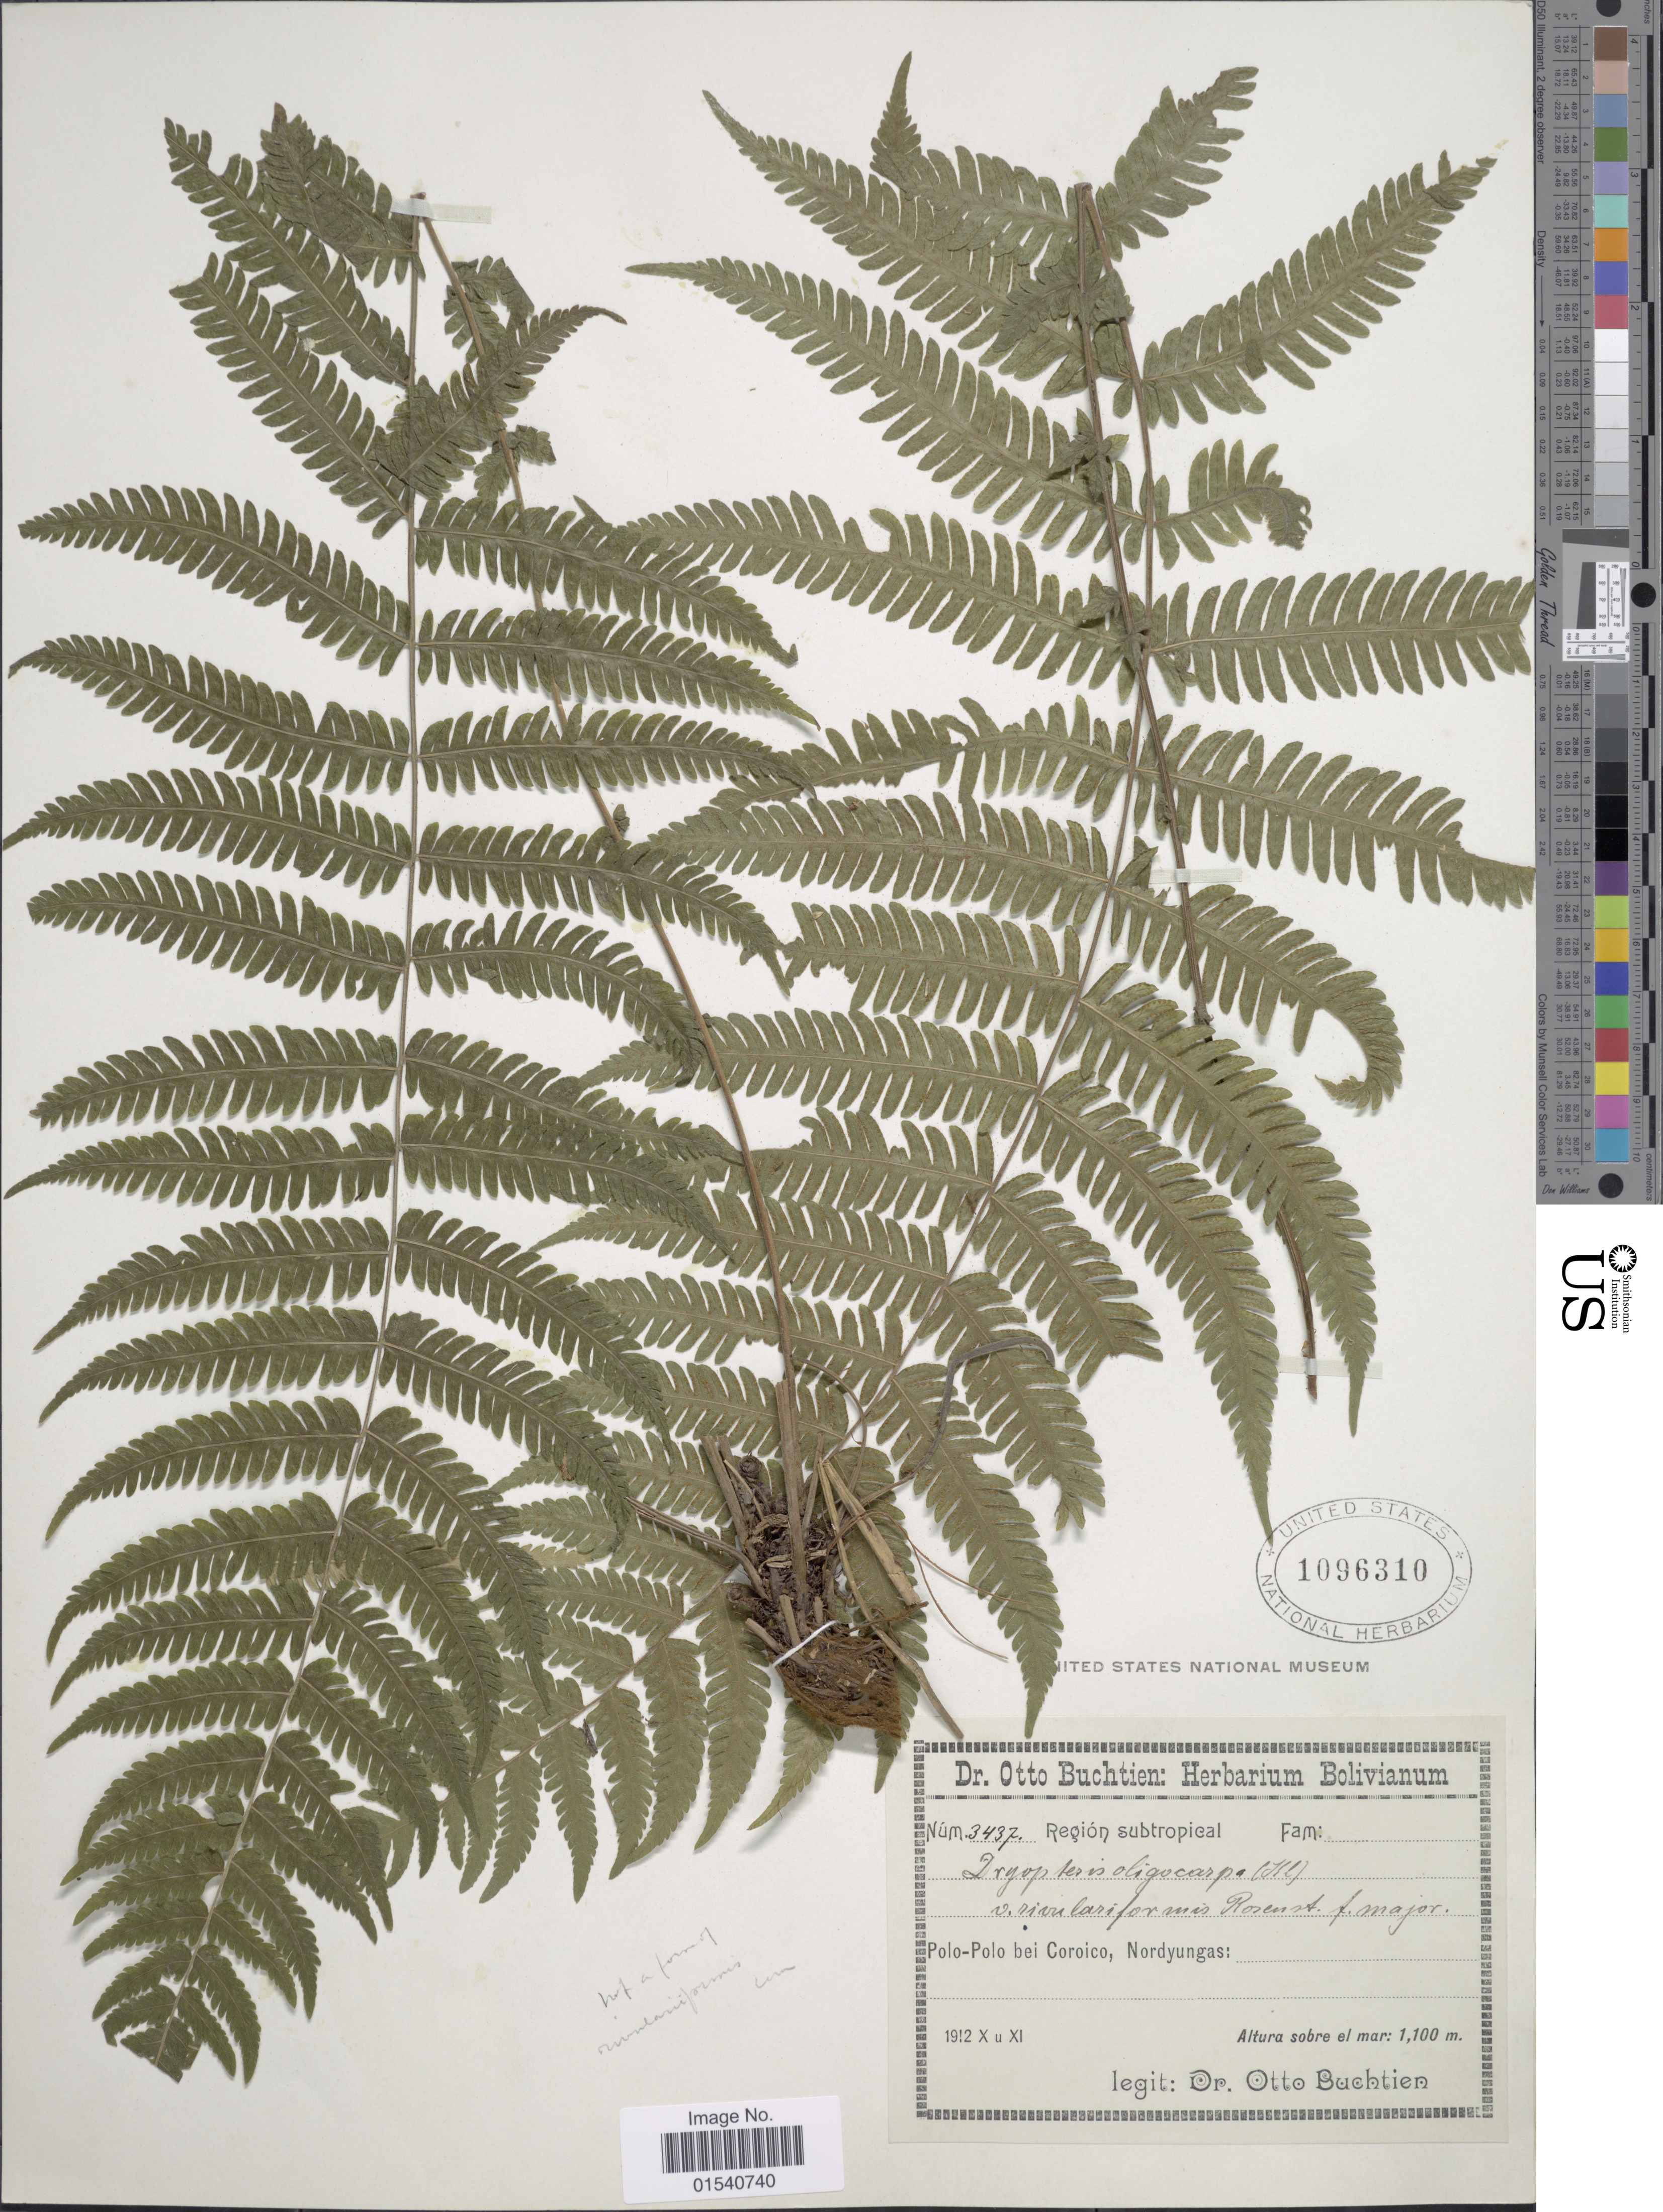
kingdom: Plantae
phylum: Tracheophyta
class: Polypodiopsida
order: Polypodiales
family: Thelypteridaceae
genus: Amauropelta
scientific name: Amauropelta rivulariformis (Rosenst.) comb. nov., ined 2015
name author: (Rosenst.)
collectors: O. Buchtien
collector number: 3437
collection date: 1912-10/1912-11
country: Bolivia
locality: Polo-Polo bei Coroico, Nordyungas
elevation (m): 1100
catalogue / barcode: US 1096310